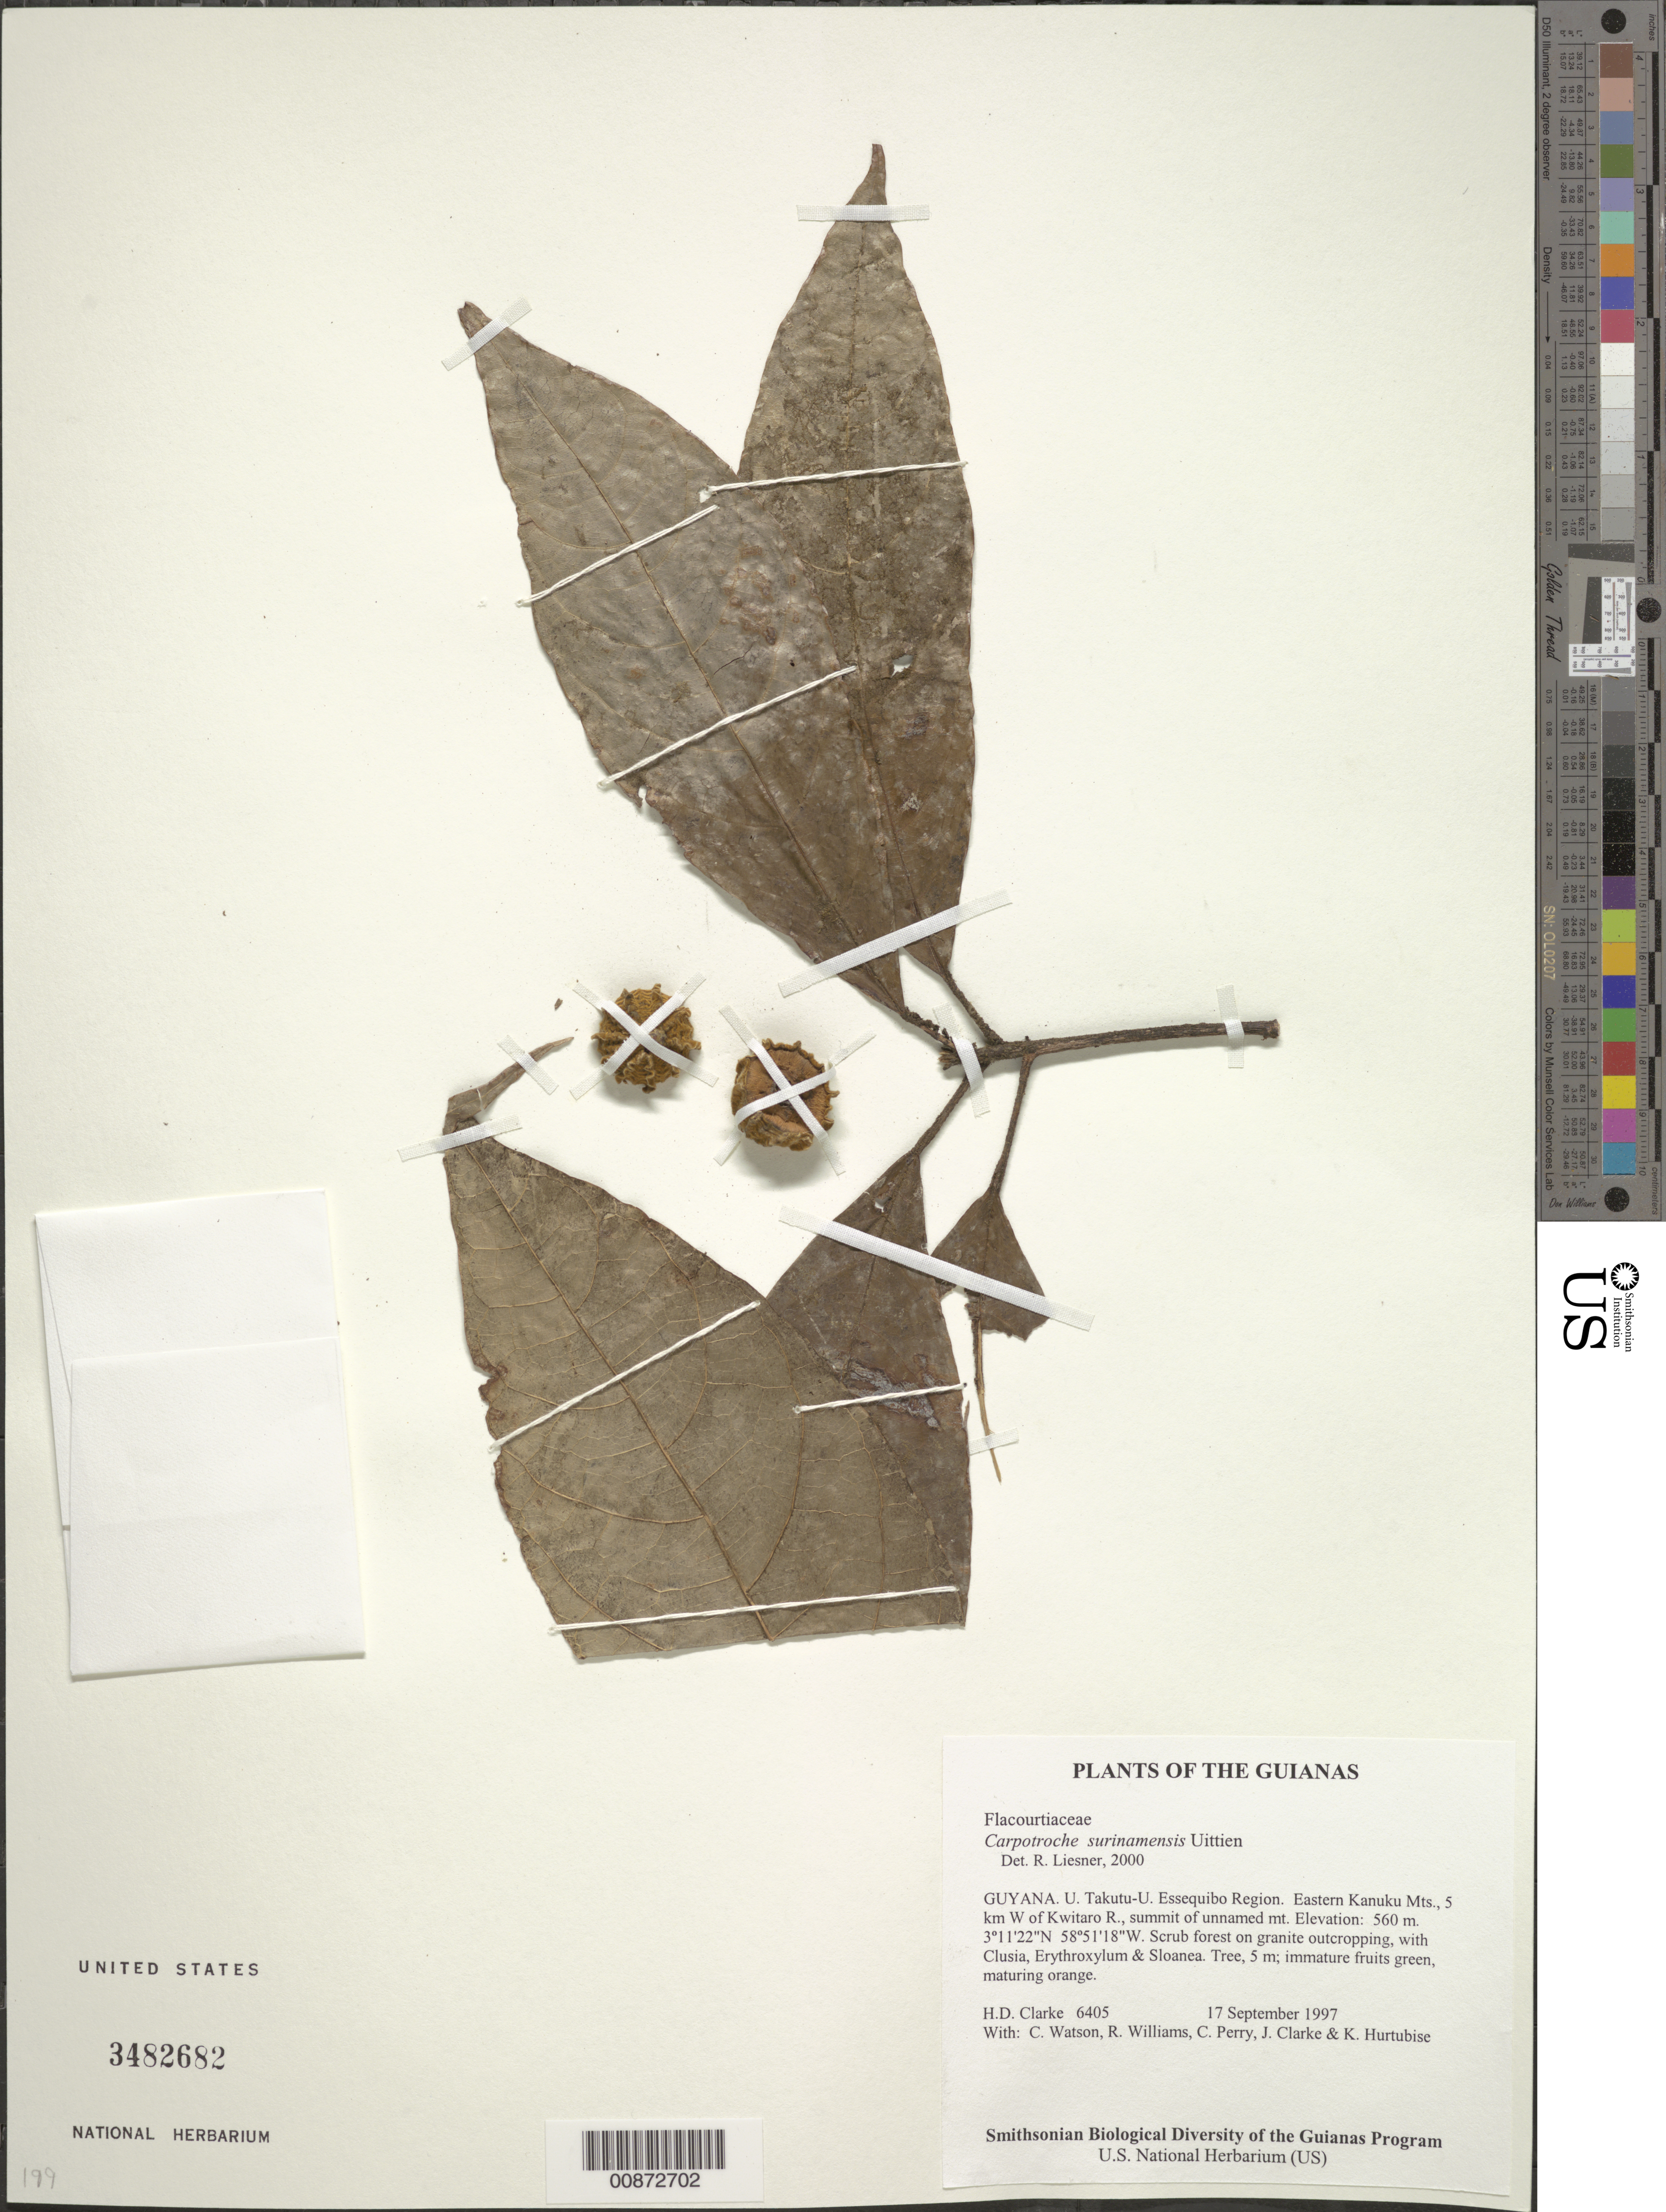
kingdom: Plantae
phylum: Tracheophyta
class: Magnoliopsida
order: Malpighiales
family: Achariaceae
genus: Carpotroche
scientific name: Carpotroche surinamensis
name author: Uittien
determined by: Liesner, R. L.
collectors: H. D. Clarke, C. Watson, R. Williams, C. Perry, J. Clarke & K. Hurtubise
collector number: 6405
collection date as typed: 17 September 1997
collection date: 1997-09-17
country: Guyana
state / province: U. Takutu-U. Essequibo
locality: Eastern Kanuku Mts., 5 km W of Kwitaro R., summit of unnamed mt.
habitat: Scrub forest on granite outcropping, with Clusia, Erythroxylum & Sloanea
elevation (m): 560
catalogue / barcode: US 3482682